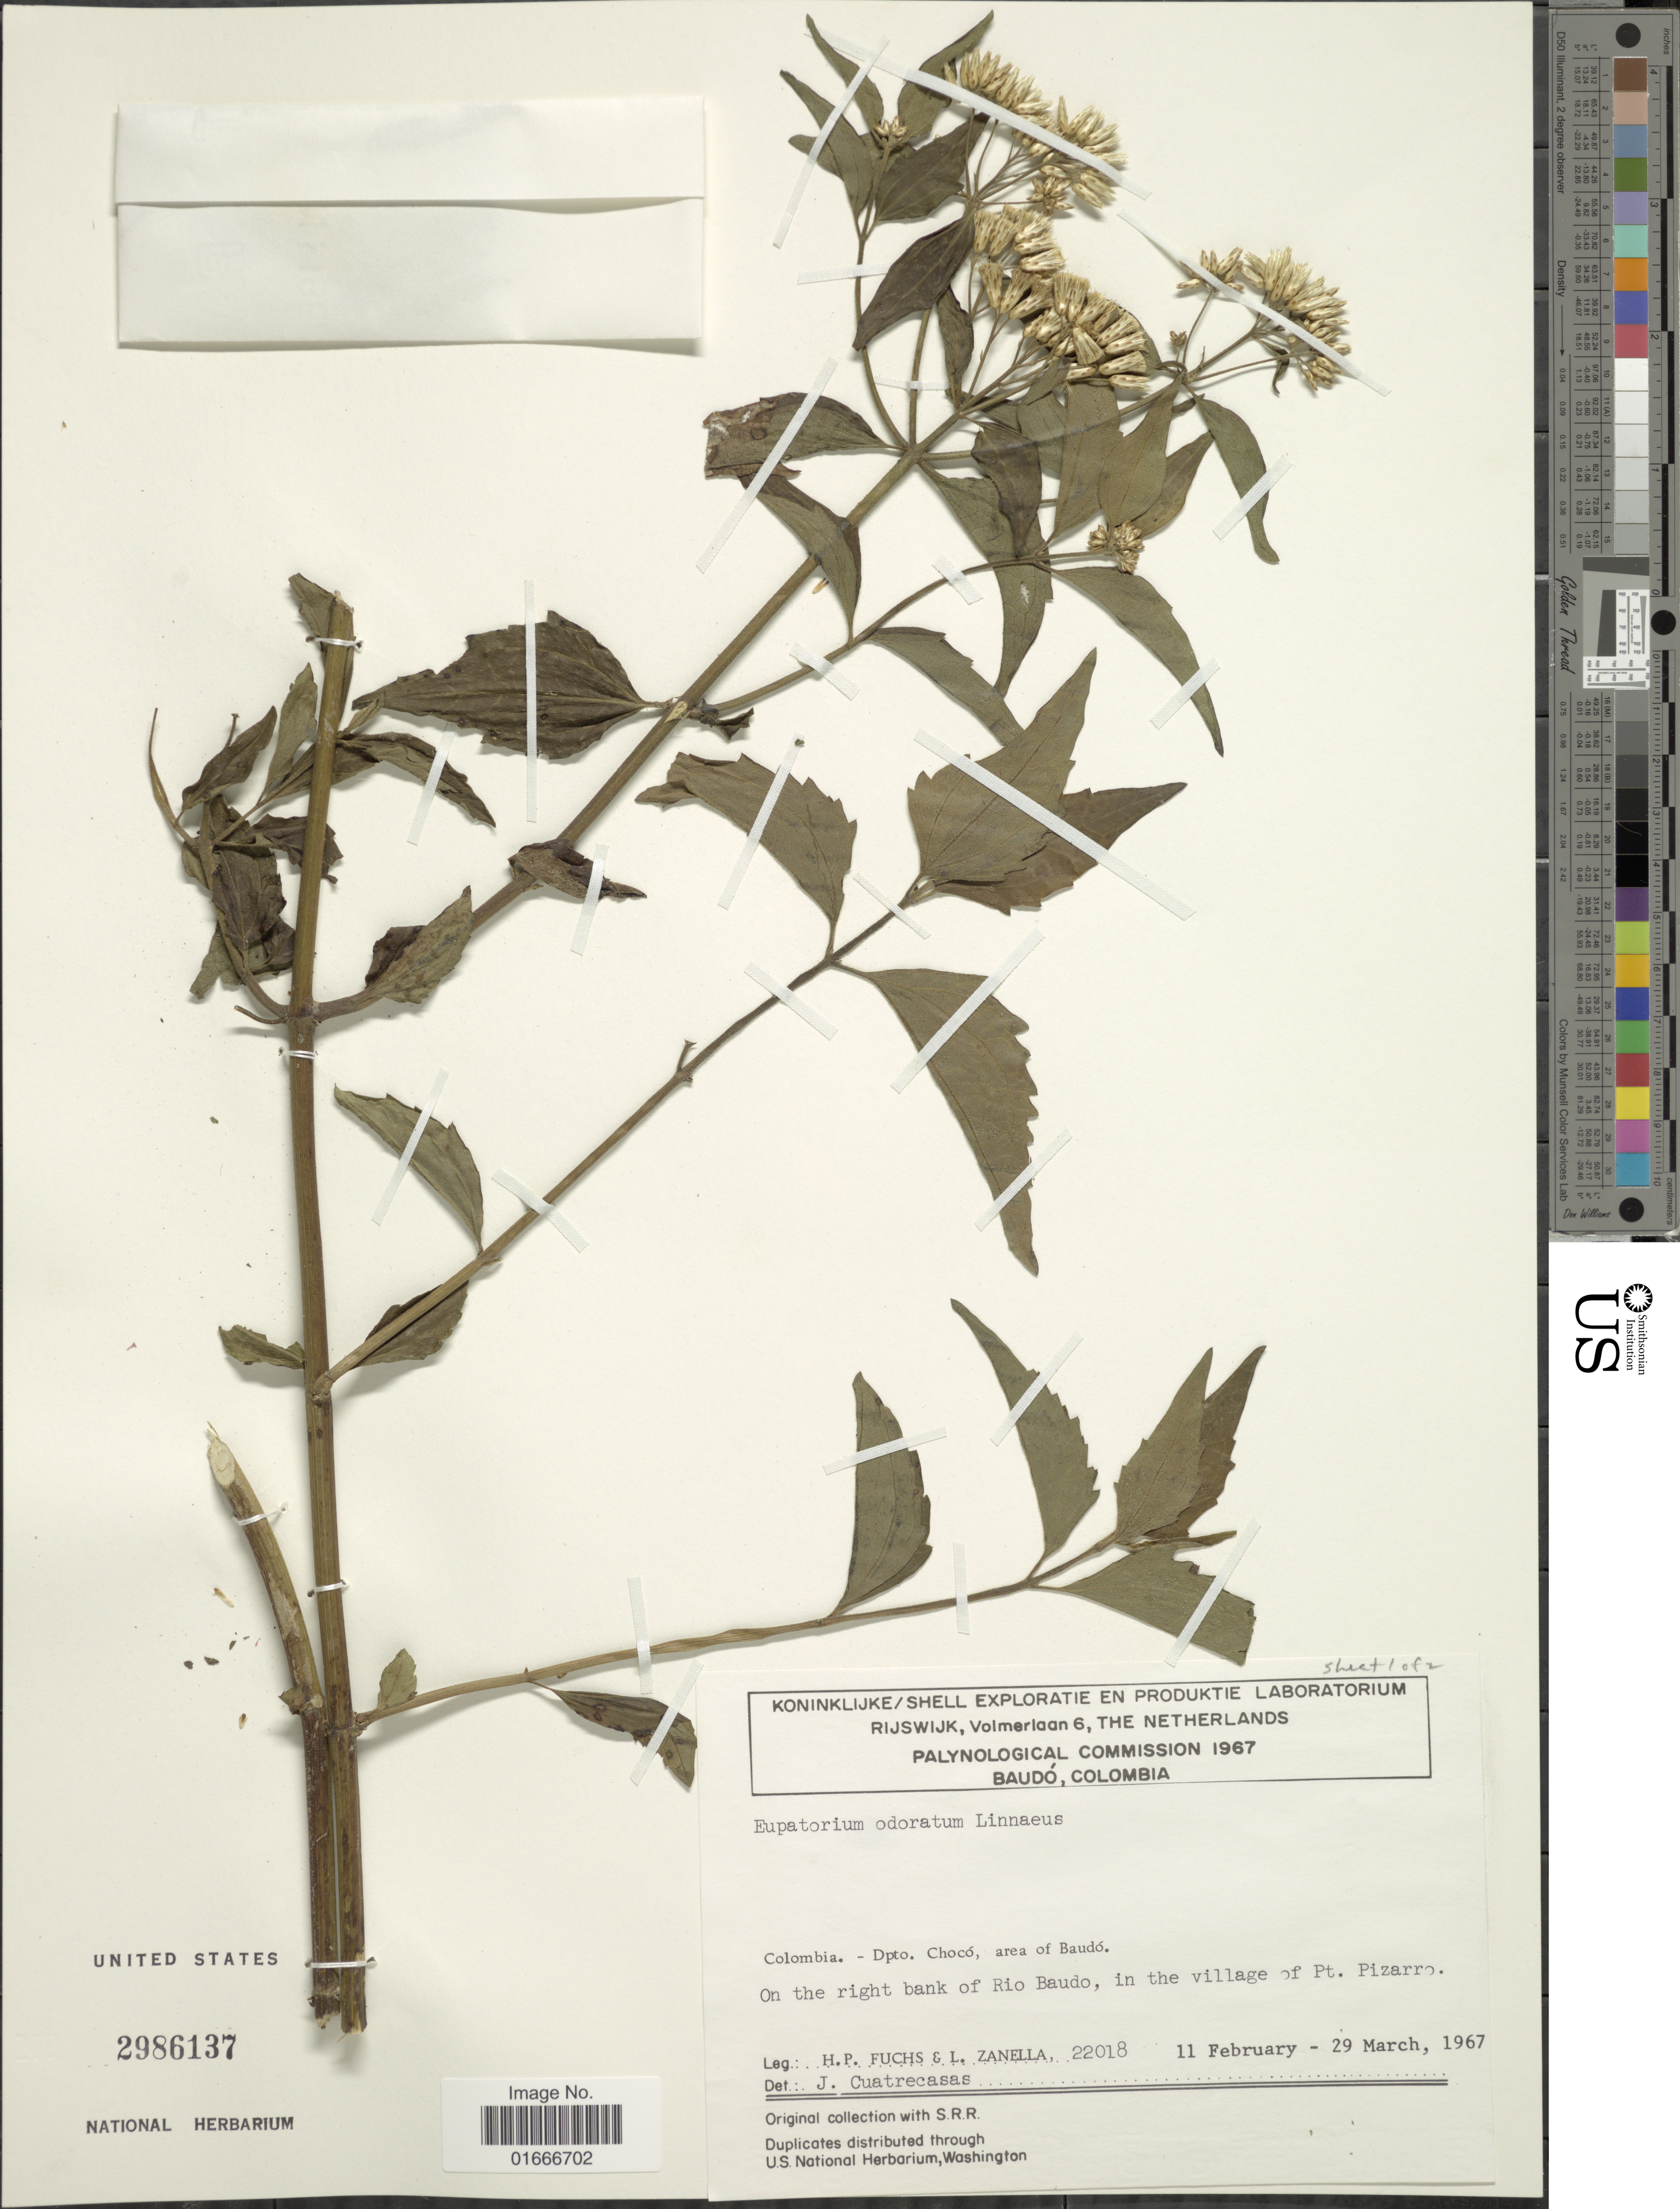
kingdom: Plantae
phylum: Tracheophyta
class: Magnoliopsida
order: Asterales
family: Asteraceae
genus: Chromolaena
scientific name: Chromolaena odorata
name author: (L.) R.M. King & H. Rob.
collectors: H. P. Fuchs & L. Zanella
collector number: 22018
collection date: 1967-02-11/1967-03-29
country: Colombia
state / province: Chocó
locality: Area of Baudo, on the right bank of Rio Baudo, in the village of Pt. Pizarro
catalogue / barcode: US 2986137